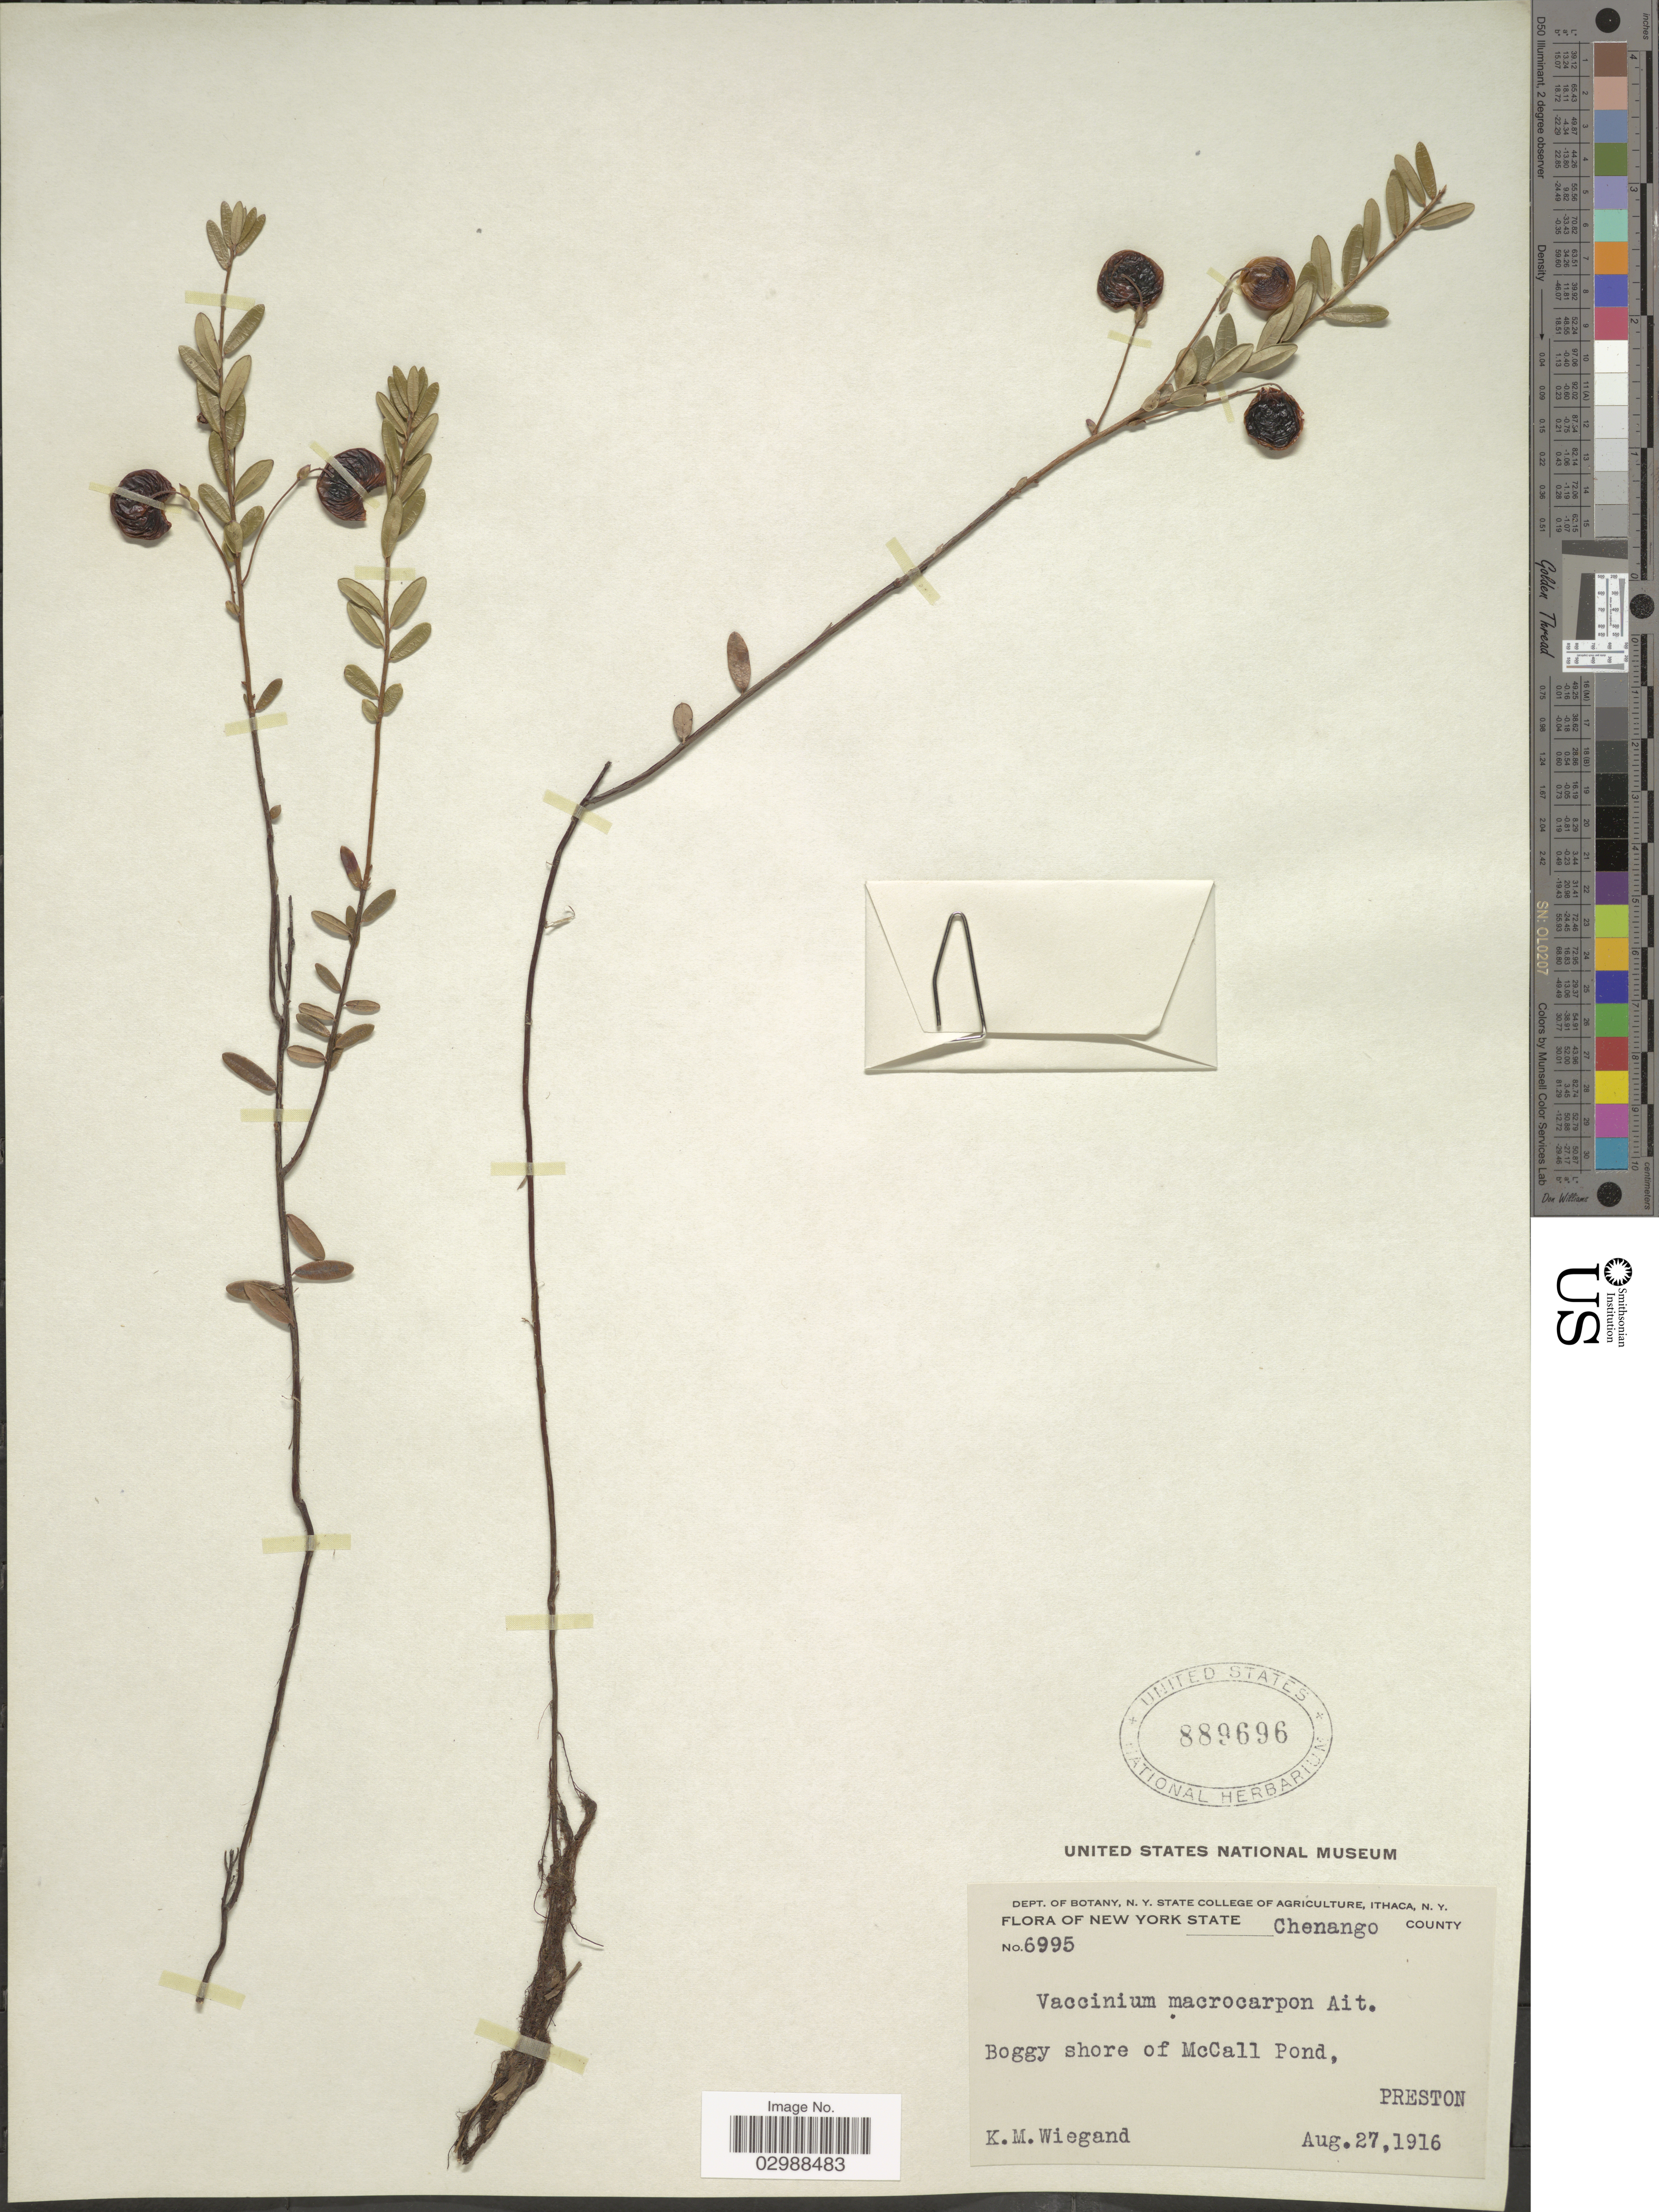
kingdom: Plantae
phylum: Tracheophyta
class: Magnoliopsida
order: Ericales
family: Ericaceae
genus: Vaccinium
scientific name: Vaccinium macrocarpon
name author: Aiton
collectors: K. M. Wiegand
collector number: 6695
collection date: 1916-08-27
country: United States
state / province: New York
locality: Chenango County, Boggy shore of McCall Pond, Preston.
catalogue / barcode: US 889696